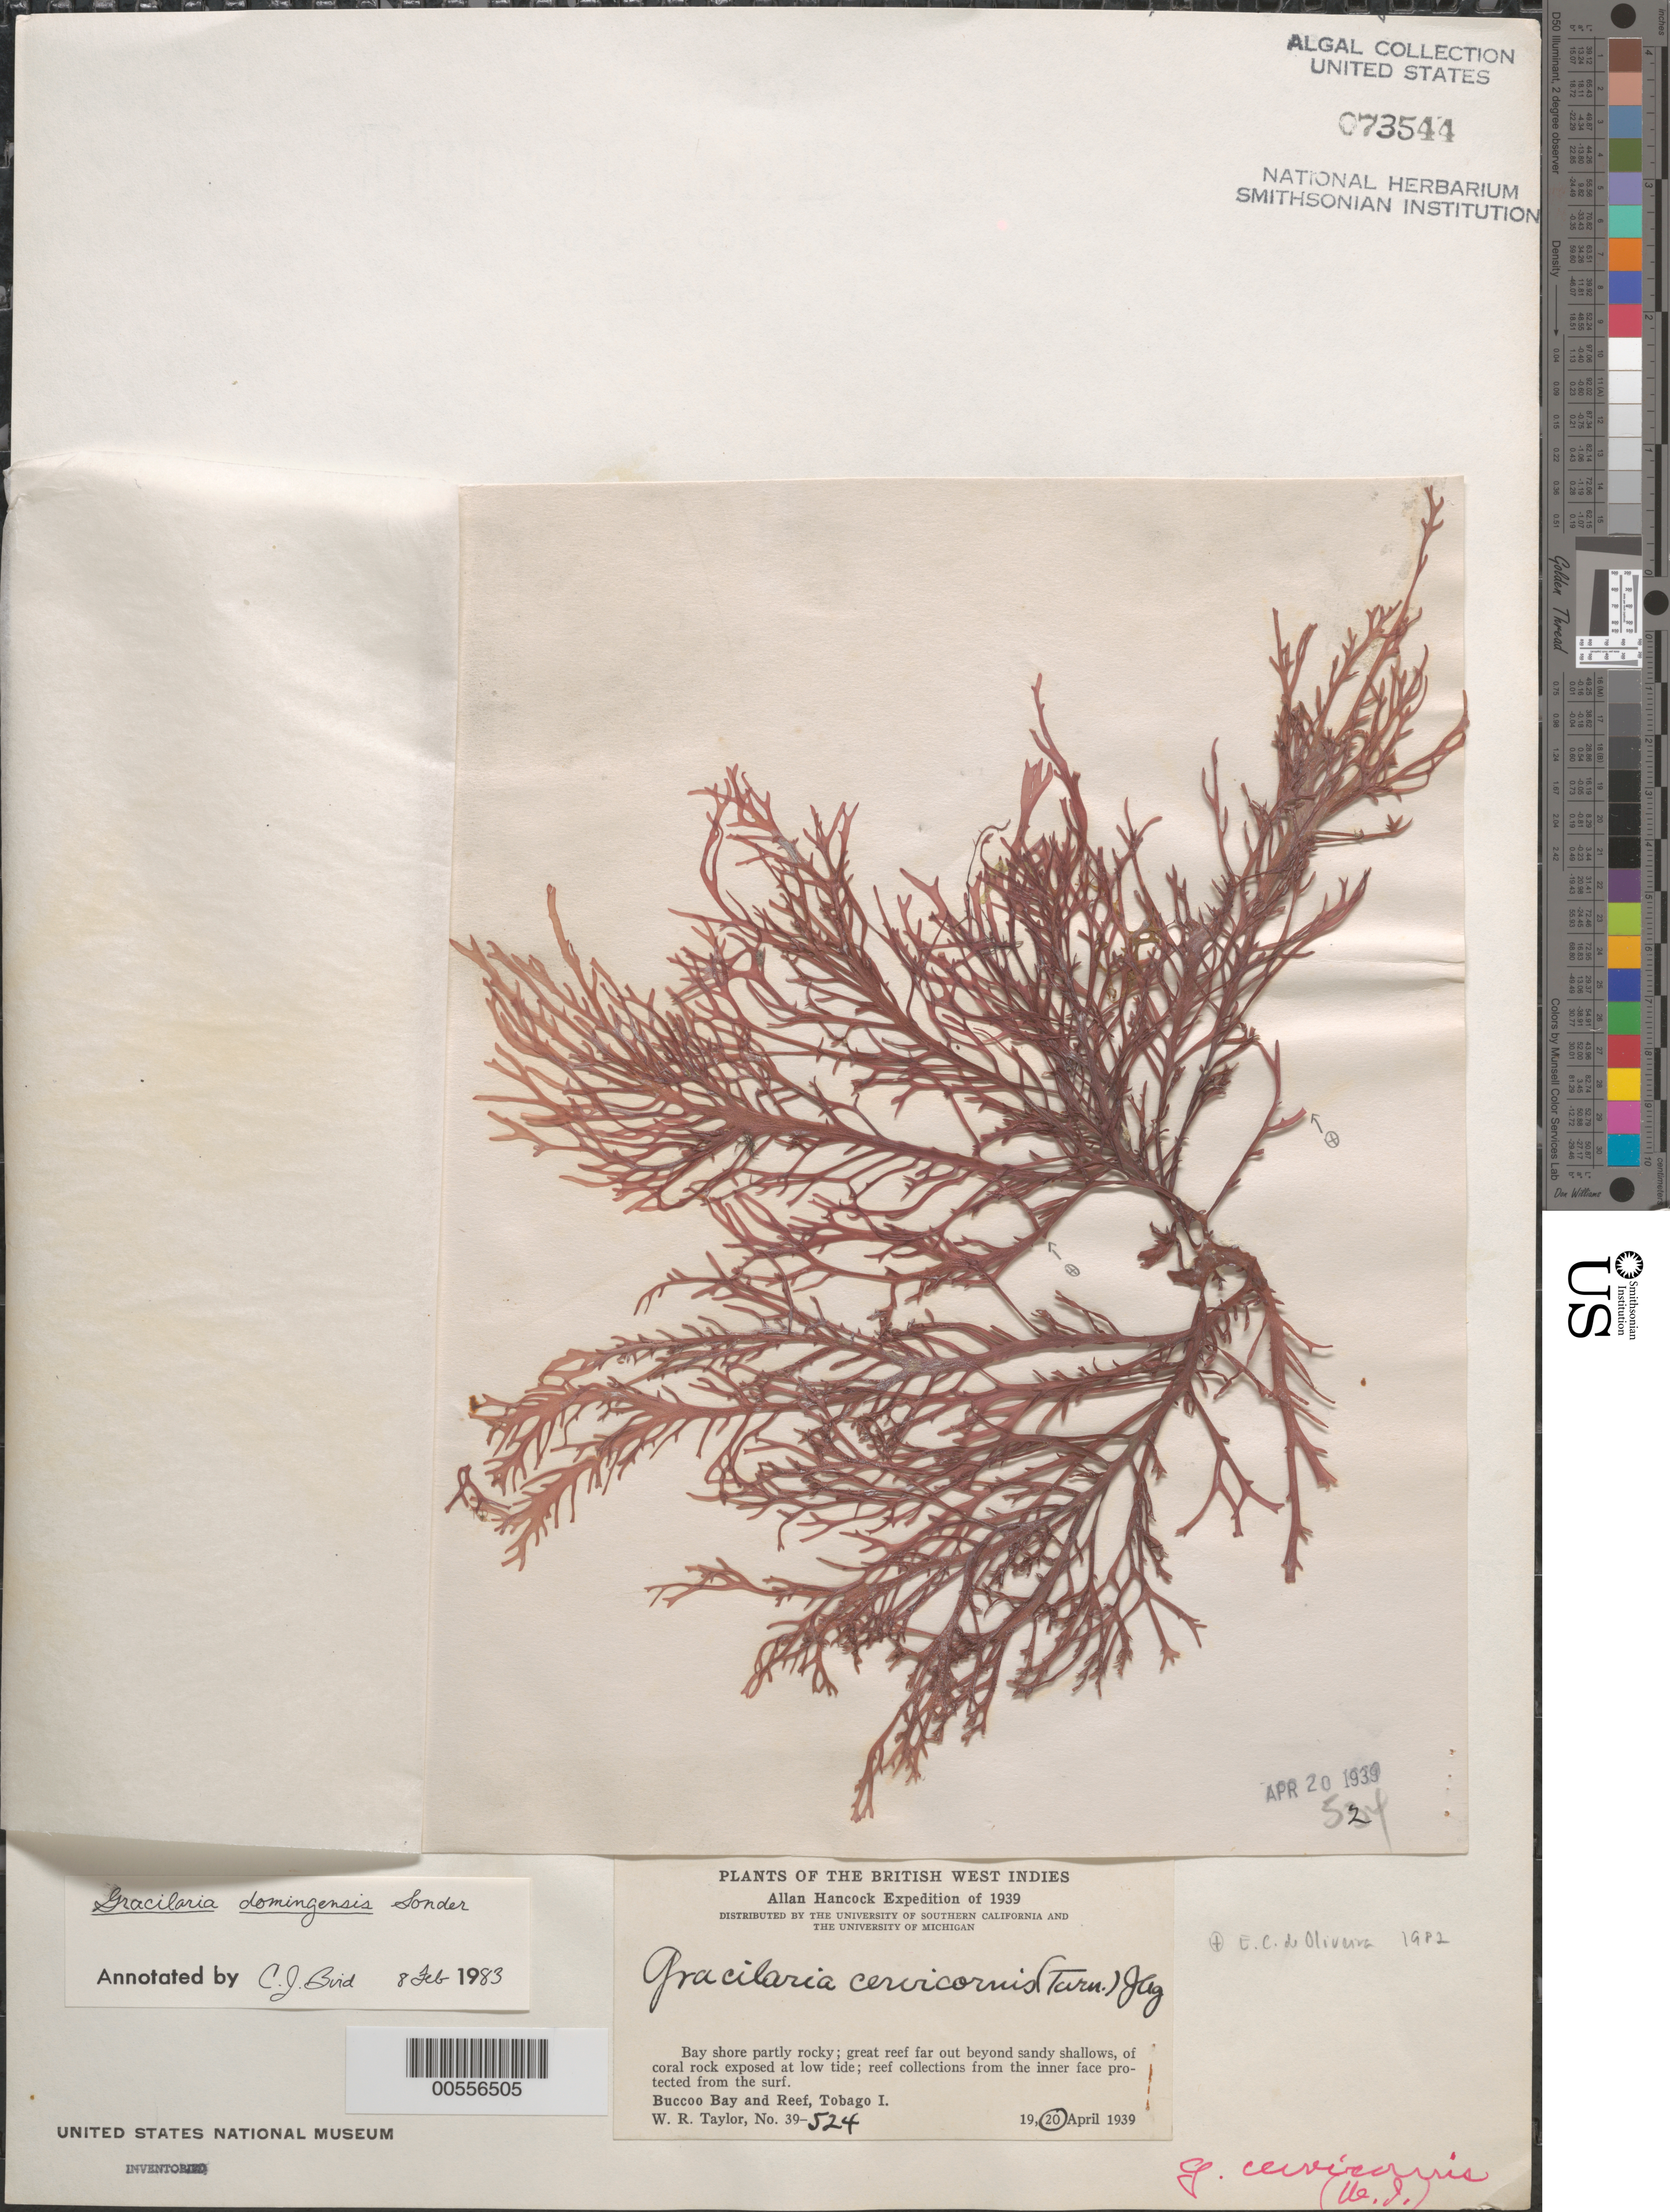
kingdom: Plantae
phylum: Rhodophyta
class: Florideophyceae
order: Gracilariales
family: Gracilariaceae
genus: Gracilaria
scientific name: Gracilaria domingensis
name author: (Kütz.) O.G. Sond. in Dickie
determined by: Bird, C. J.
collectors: W. R. Taylor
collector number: WRT 39-524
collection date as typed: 20 April 1939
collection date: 1939-04-20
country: Trinidad and Tobago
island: Tobago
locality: Bucco Bay (Buccoo Bay) and Bucco Reef (Buccoo Reef)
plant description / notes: Allan Hancock Expedition of 1939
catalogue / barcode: US 73544